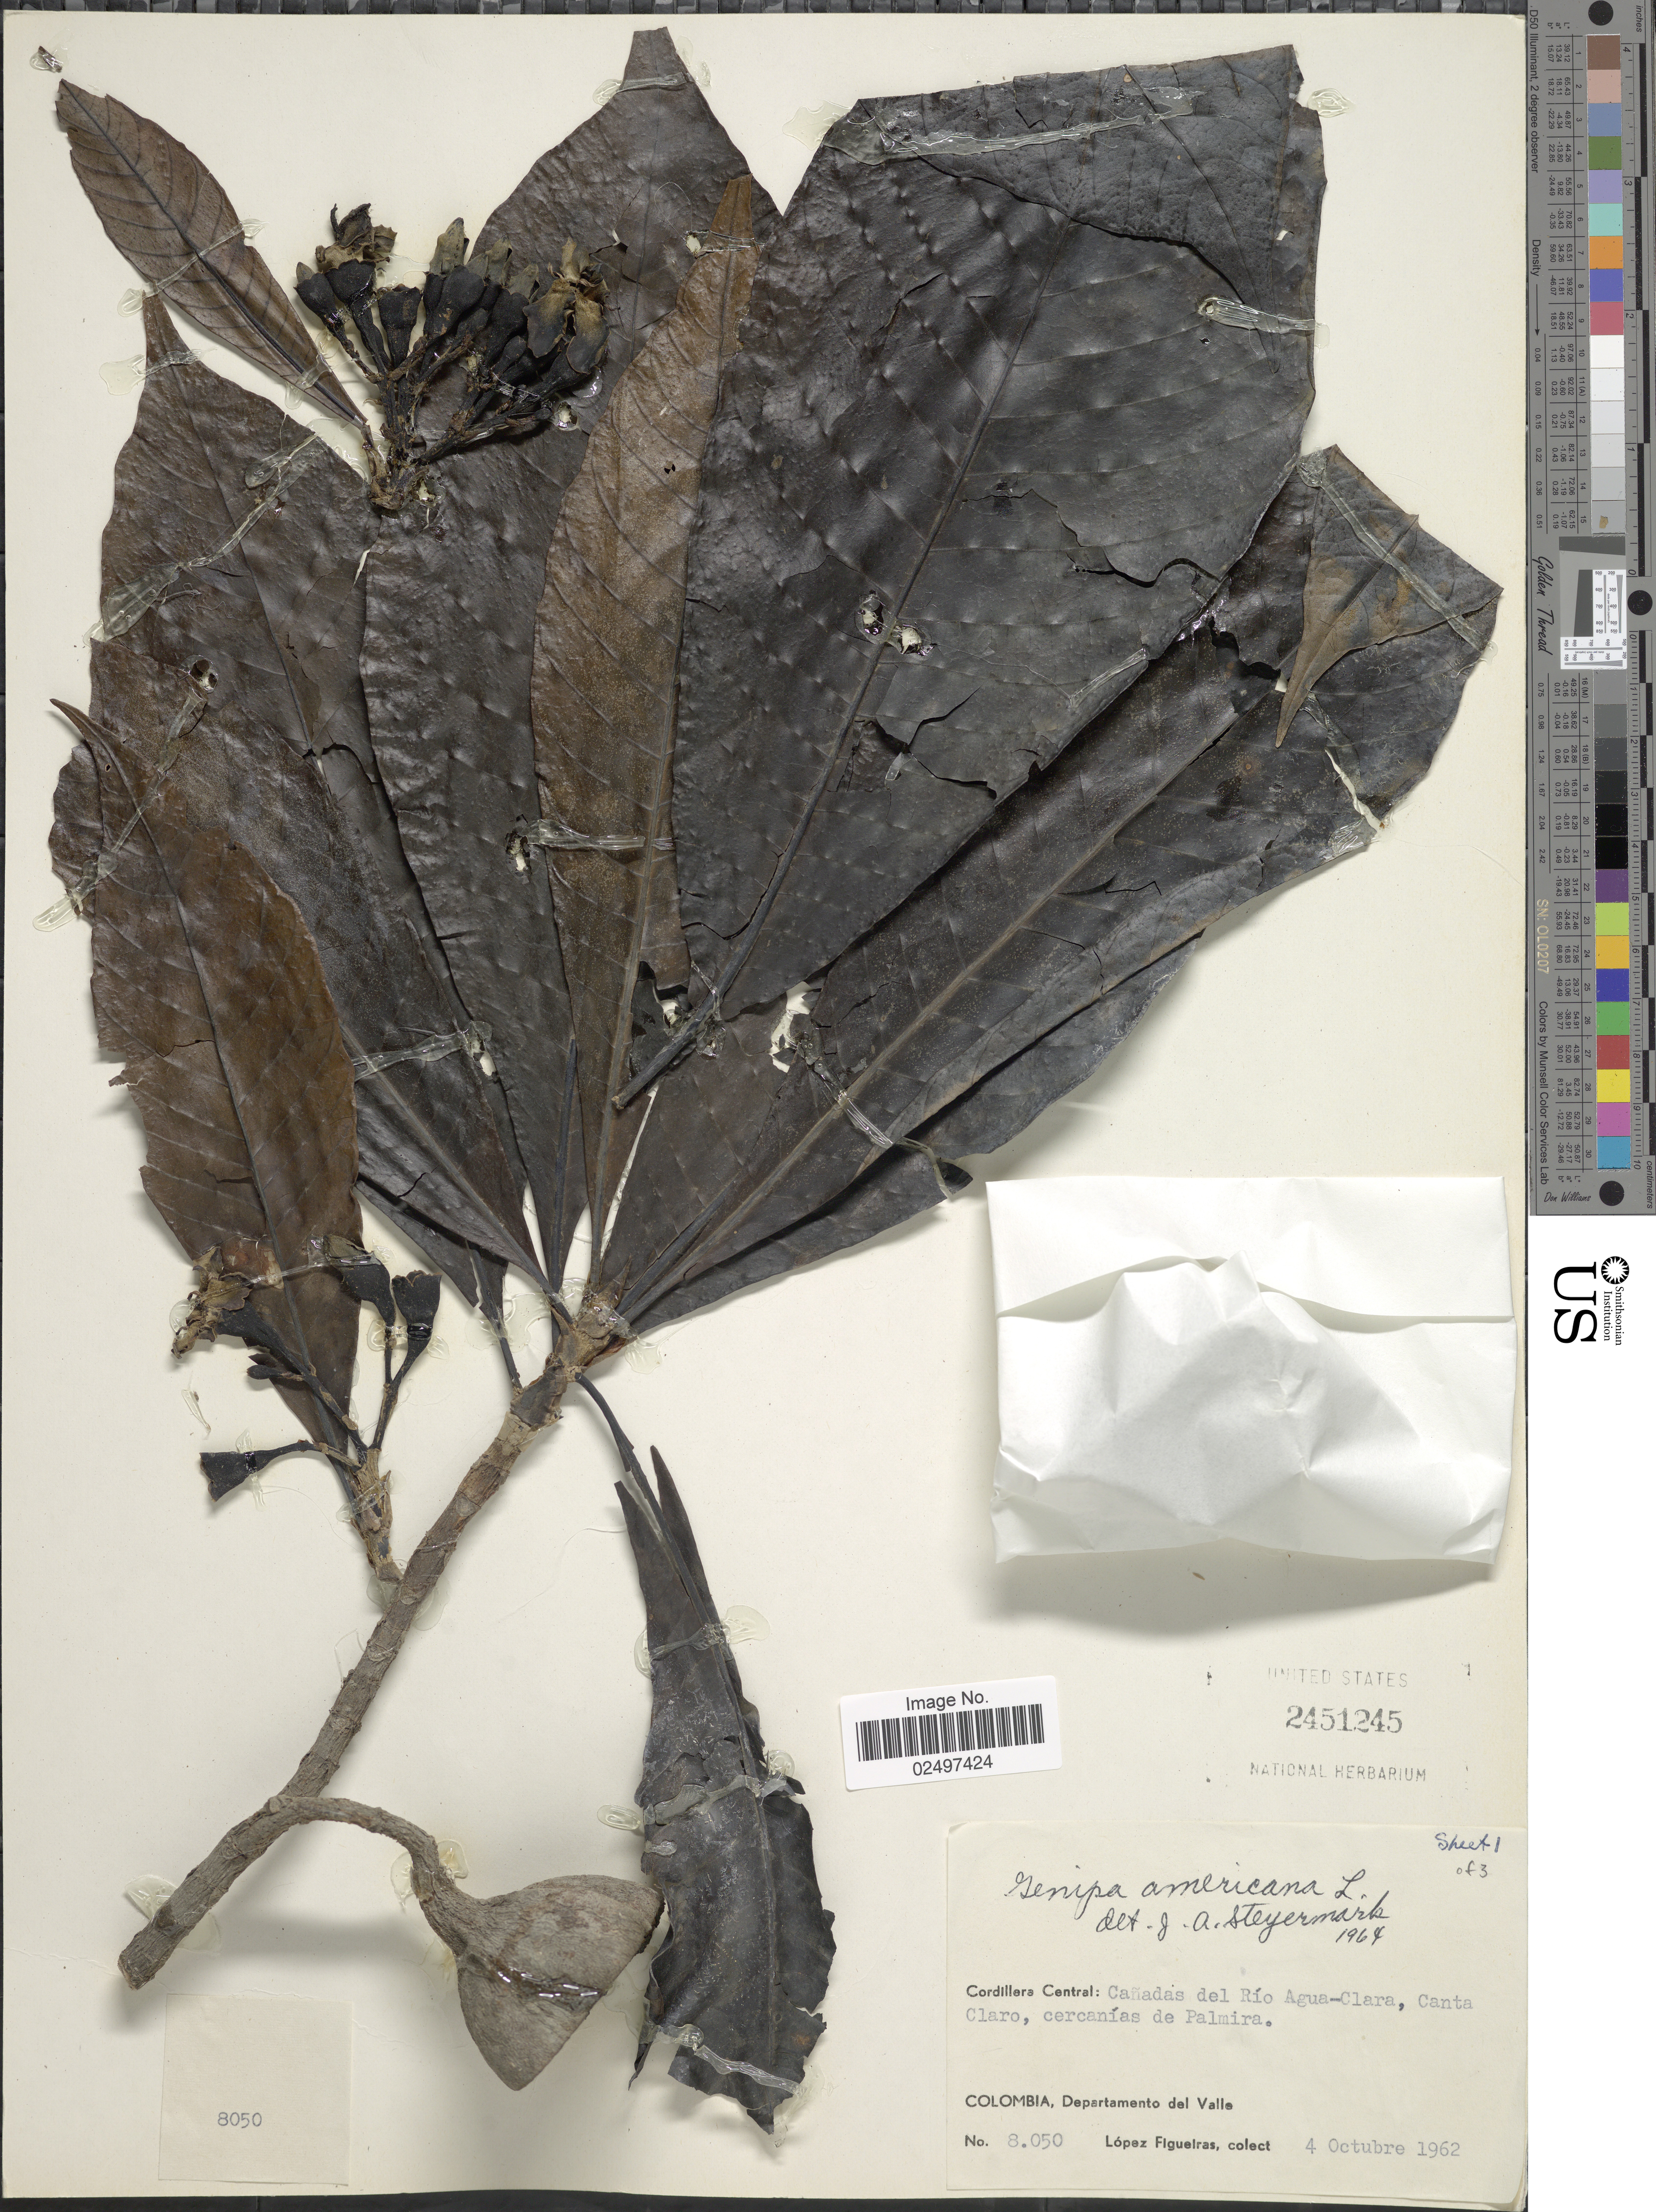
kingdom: Plantae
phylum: Tracheophyta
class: Magnoliopsida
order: Gentianales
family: Rubiaceae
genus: Genipa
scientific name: Genipa americana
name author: L.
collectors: M. López Figueiras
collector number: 8050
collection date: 1962-10-04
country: Colombia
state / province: Valle del Cauca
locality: Cordillera Central: Canadas del Rio Agua-Clara, Canta Claro, cercanias de Palmira. Departamento del Valle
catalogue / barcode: US 2451245